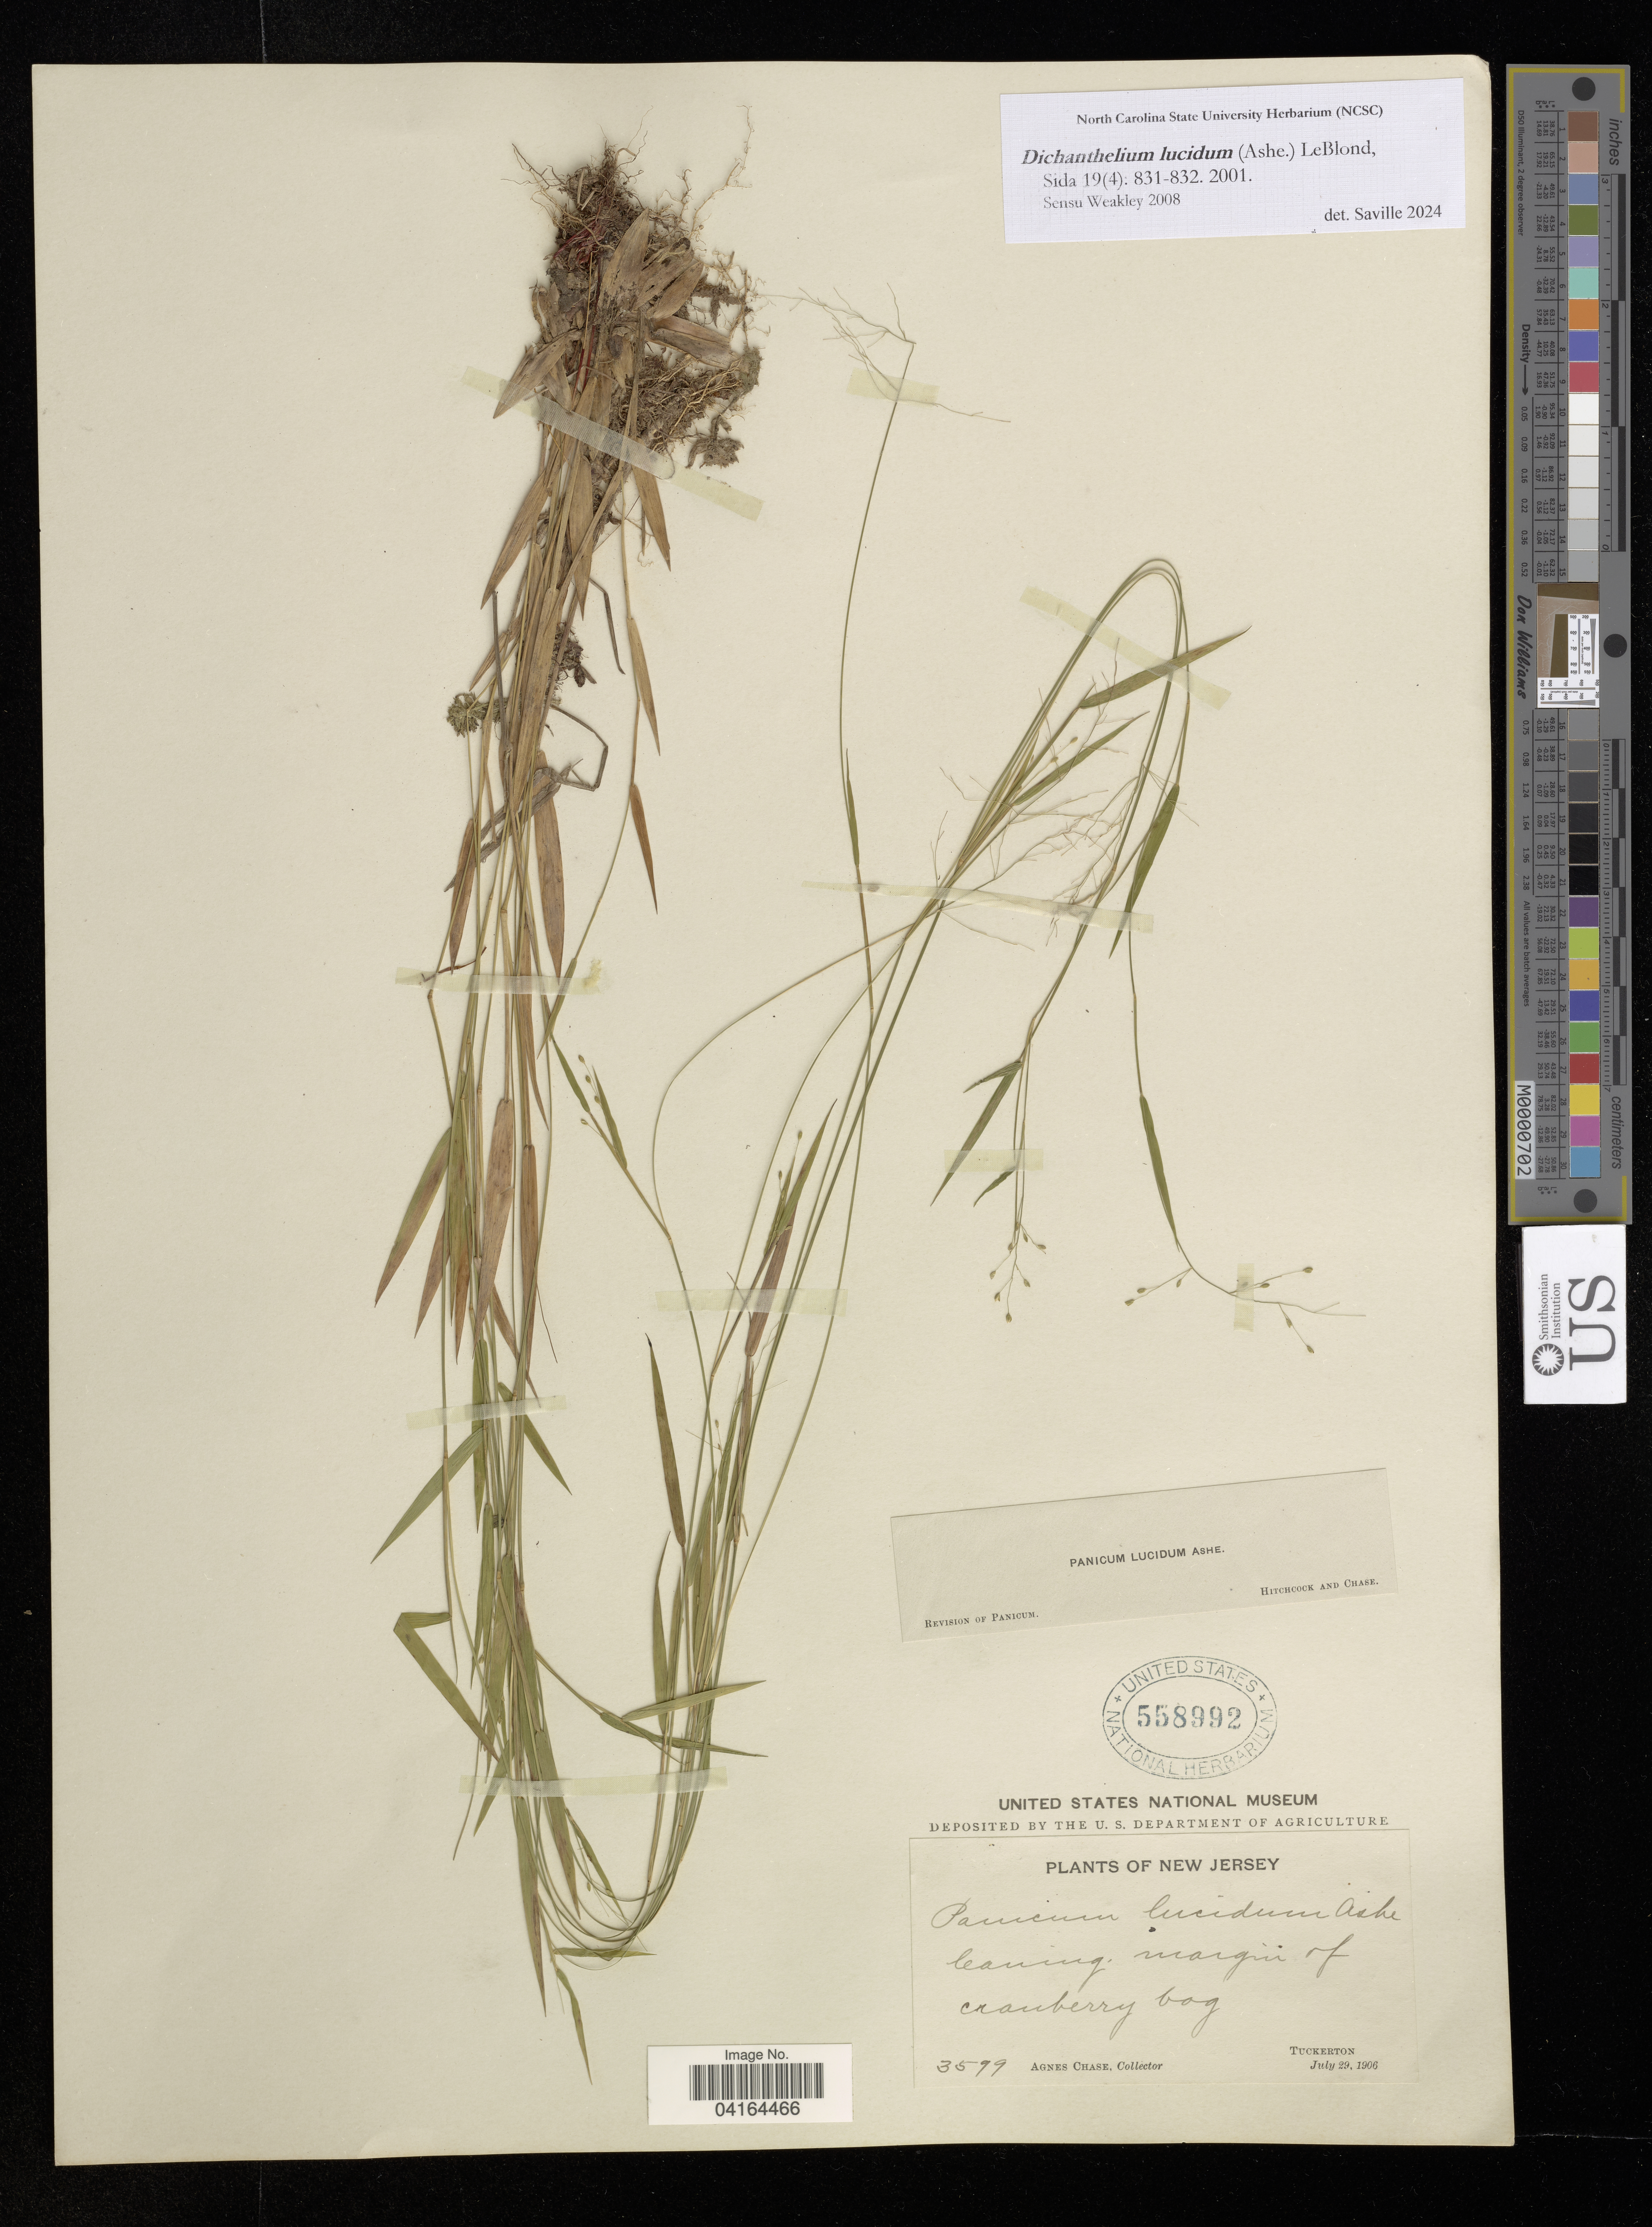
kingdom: Plantae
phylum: Tracheophyta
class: Liliopsida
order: Poales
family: Poaceae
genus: Dichanthelium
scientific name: Dichanthelium lucidum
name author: (Ashe) LeBlond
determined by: Saville, A. C., (NCSC), North Carolina State University (UNITED STATES)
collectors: A. Chase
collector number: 3599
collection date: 1906-07-29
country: United States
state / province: New Jersey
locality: Tuckerton.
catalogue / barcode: US 558992